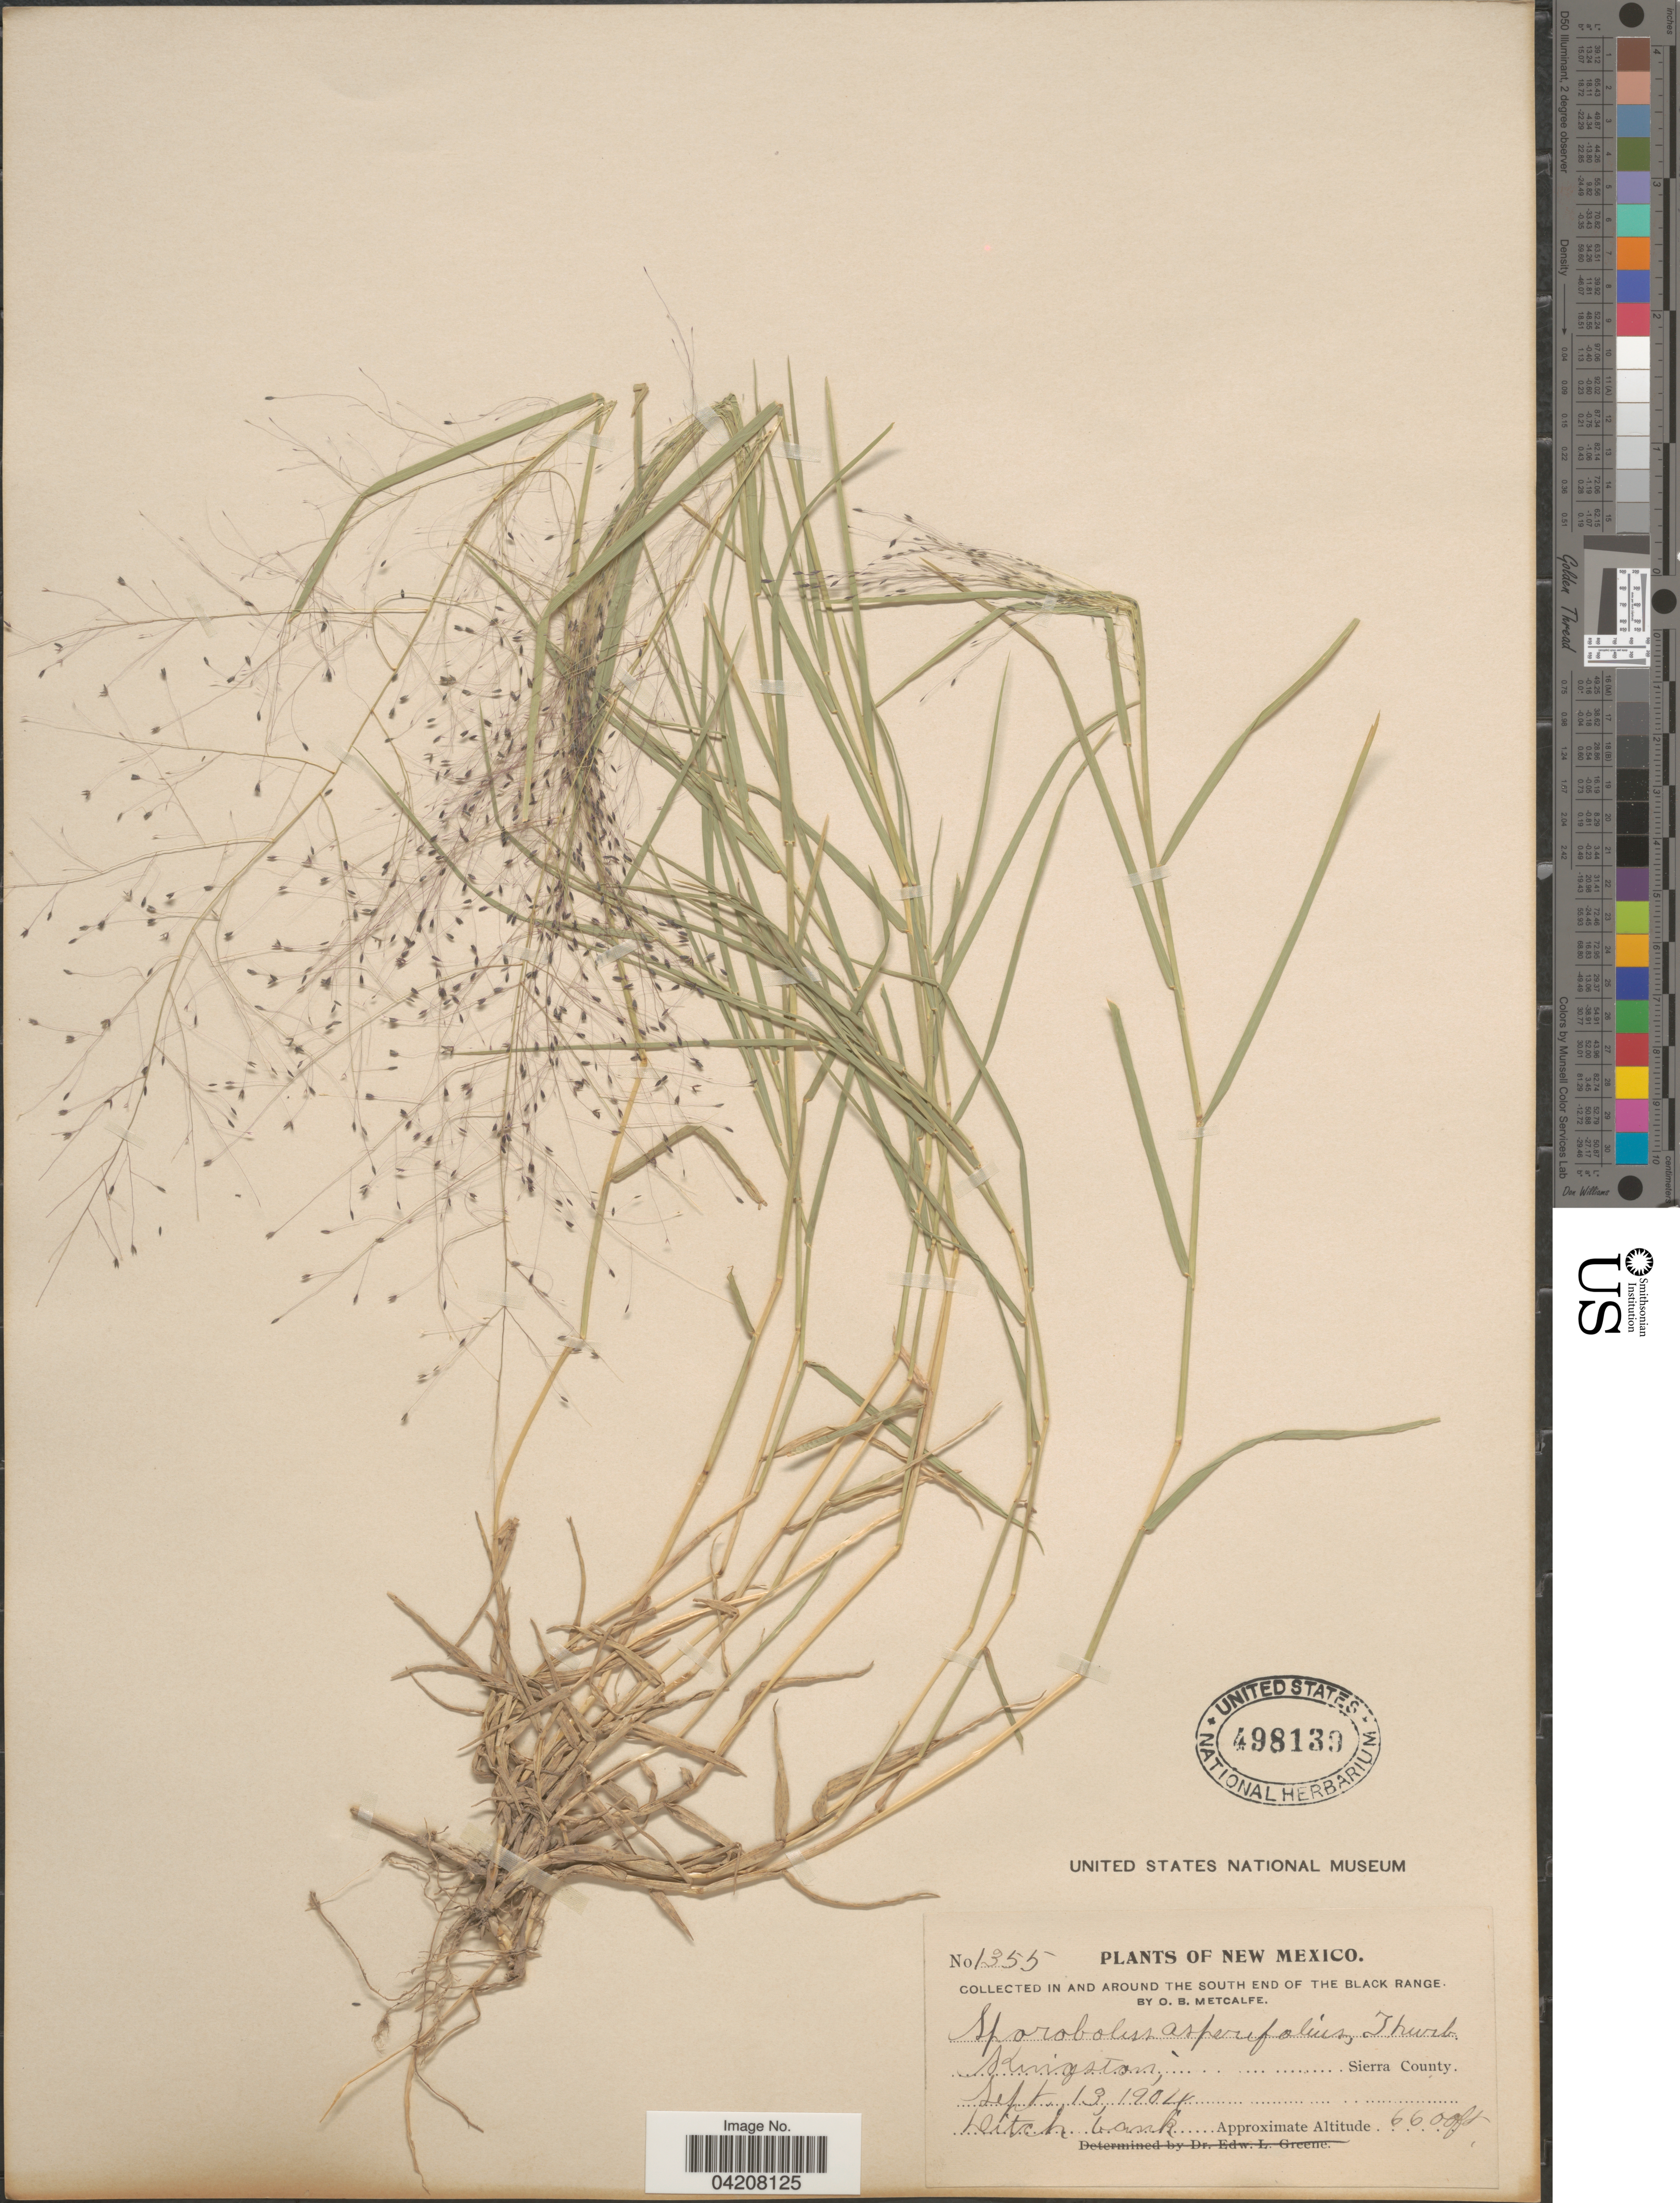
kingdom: Plantae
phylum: Tracheophyta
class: Liliopsida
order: Poales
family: Poaceae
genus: Muhlenbergia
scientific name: Muhlenbergia asperifolia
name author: (Nees & Meyen ex Trin.) Parodi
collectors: O. B. Metcalfe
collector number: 1355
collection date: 1904-09-13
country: United States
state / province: New Mexico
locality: In and around the south end of the Black Range. Kingston, Sierra County.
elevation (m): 2012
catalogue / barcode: US 498139